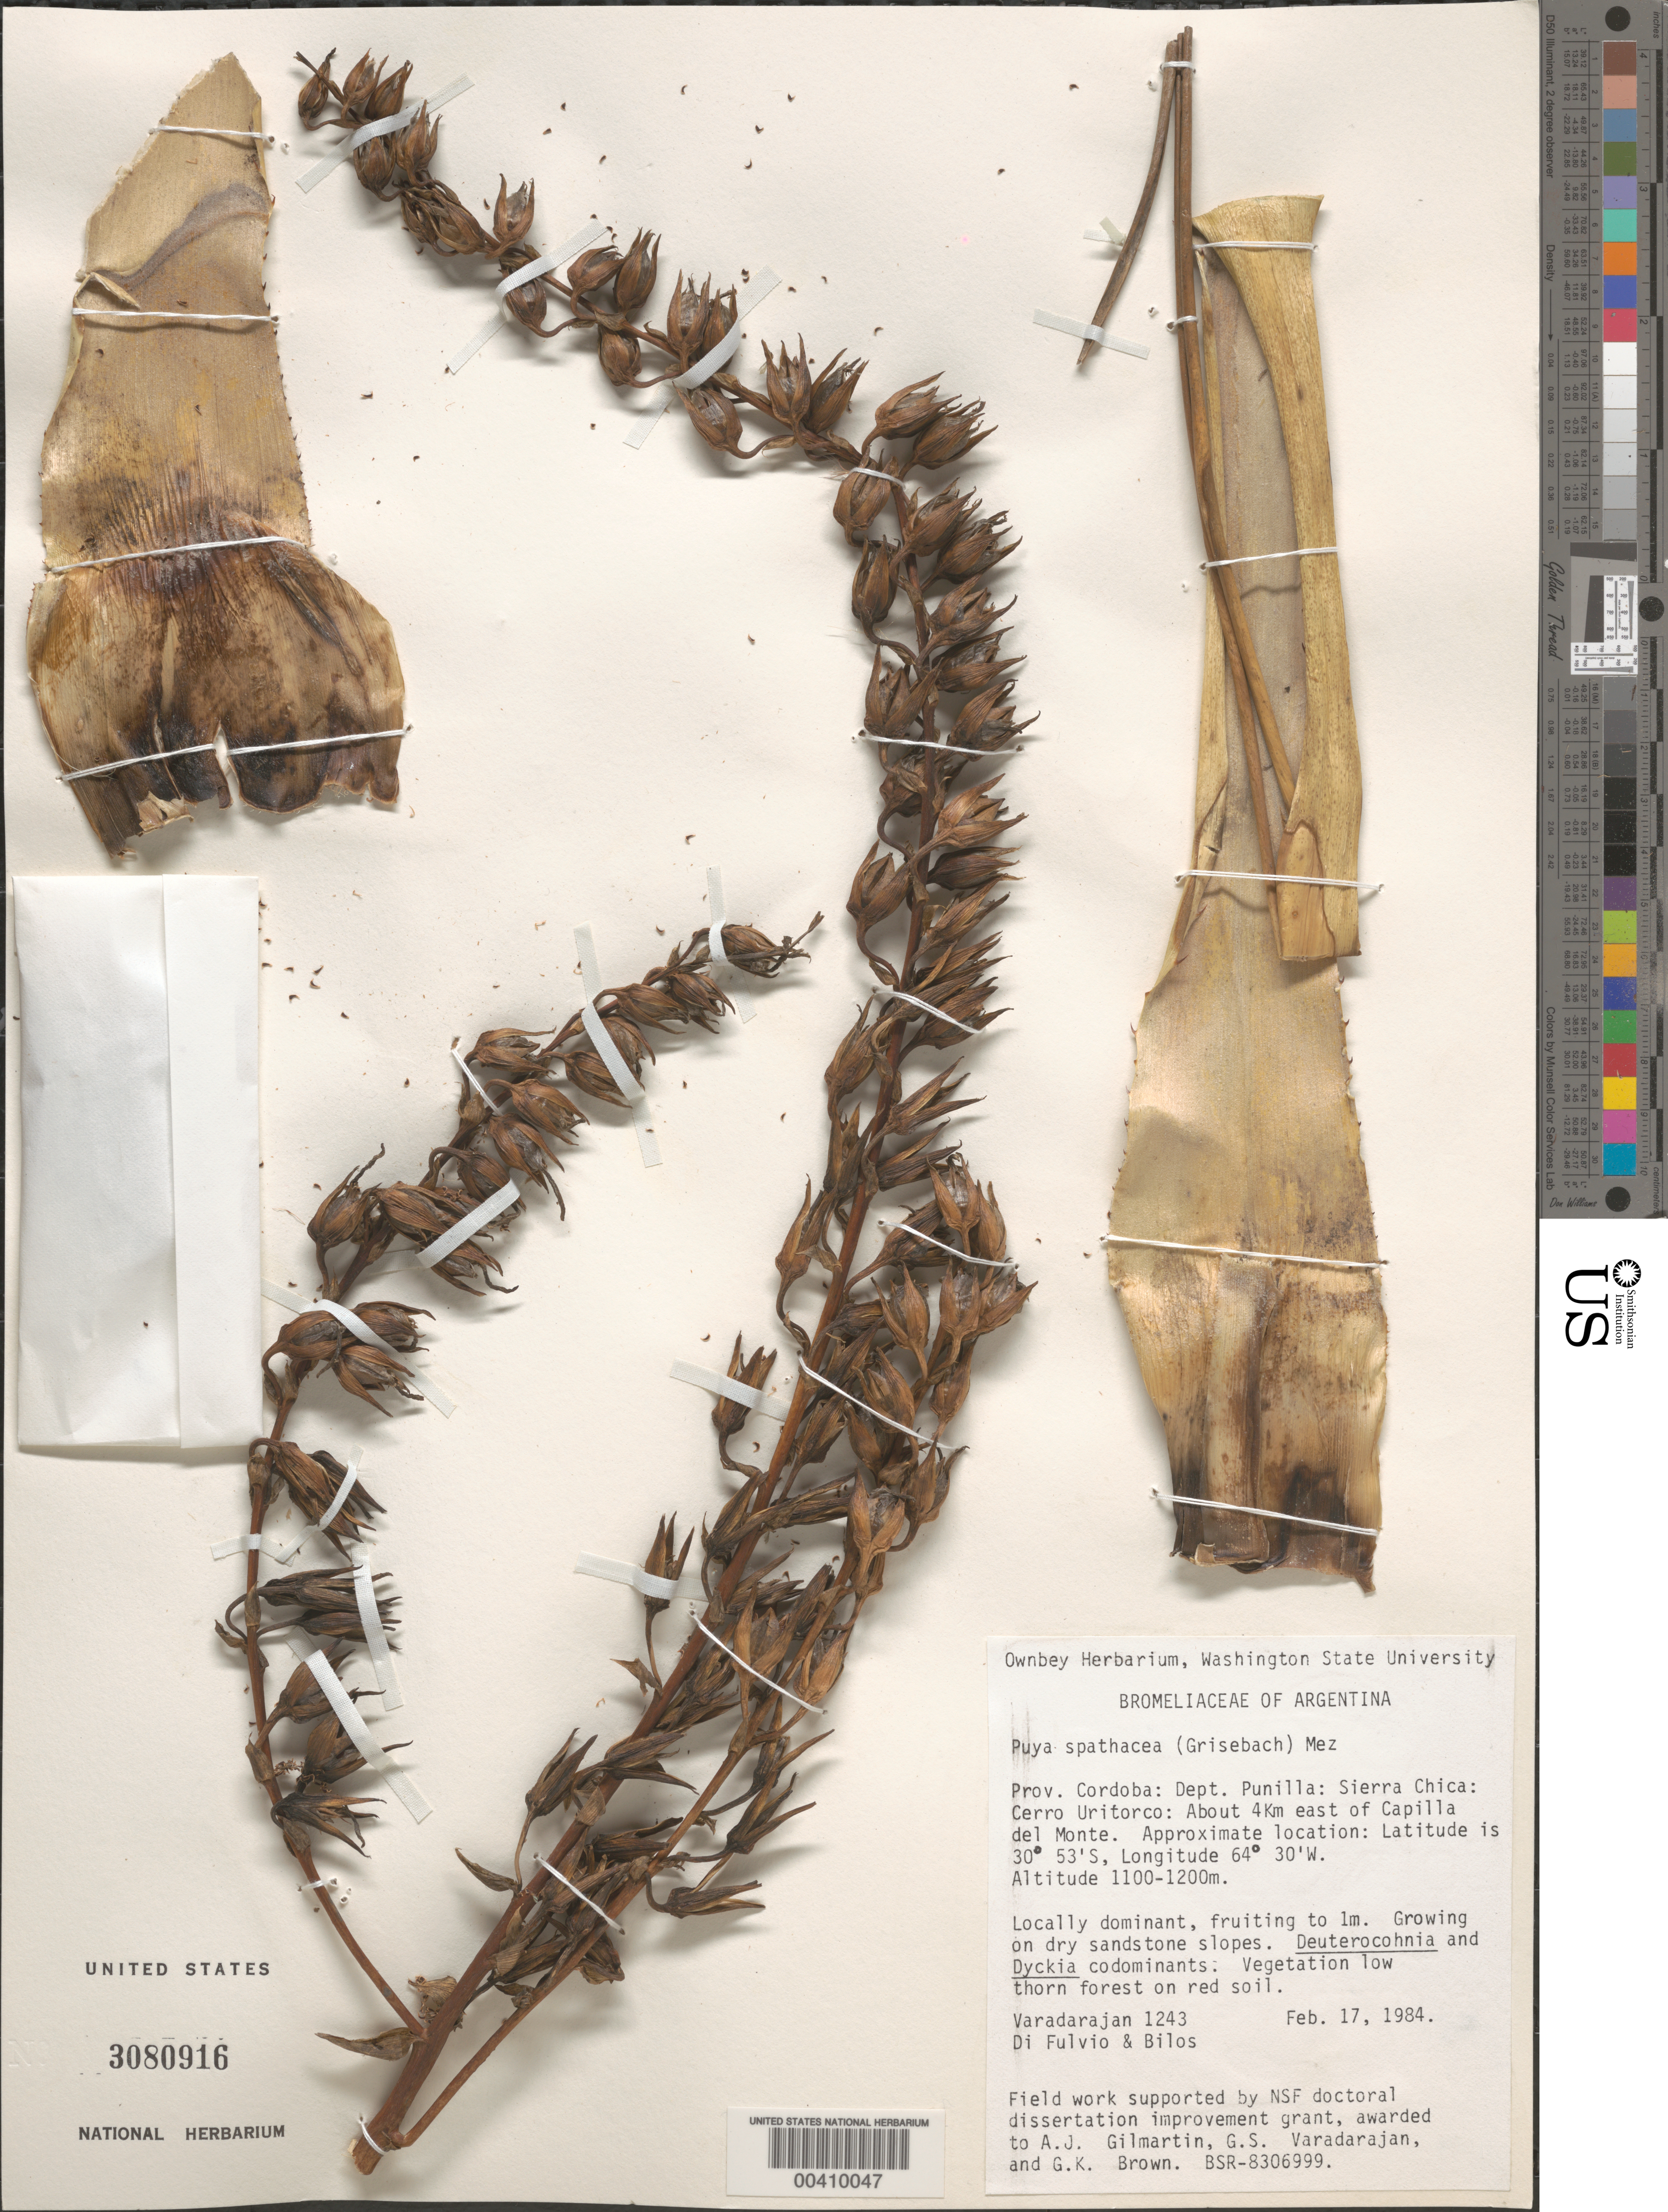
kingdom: Plantae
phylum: Tracheophyta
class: Liliopsida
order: Poales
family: Bromeliaceae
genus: Puya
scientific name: Puya spathacea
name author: (Griseb.) Mez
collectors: G. S. Varadarajan, -. Di Fulvio & -. Bilos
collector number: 1243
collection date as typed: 17 Feb 1984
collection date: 1984-02-17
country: Argentina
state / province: Córdoba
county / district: Punilla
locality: Sierra Chica, Cerro Uritorco, about 4 km E of Capilla del Monte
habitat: On dry sandstone slopes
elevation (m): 335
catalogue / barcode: US 3080916